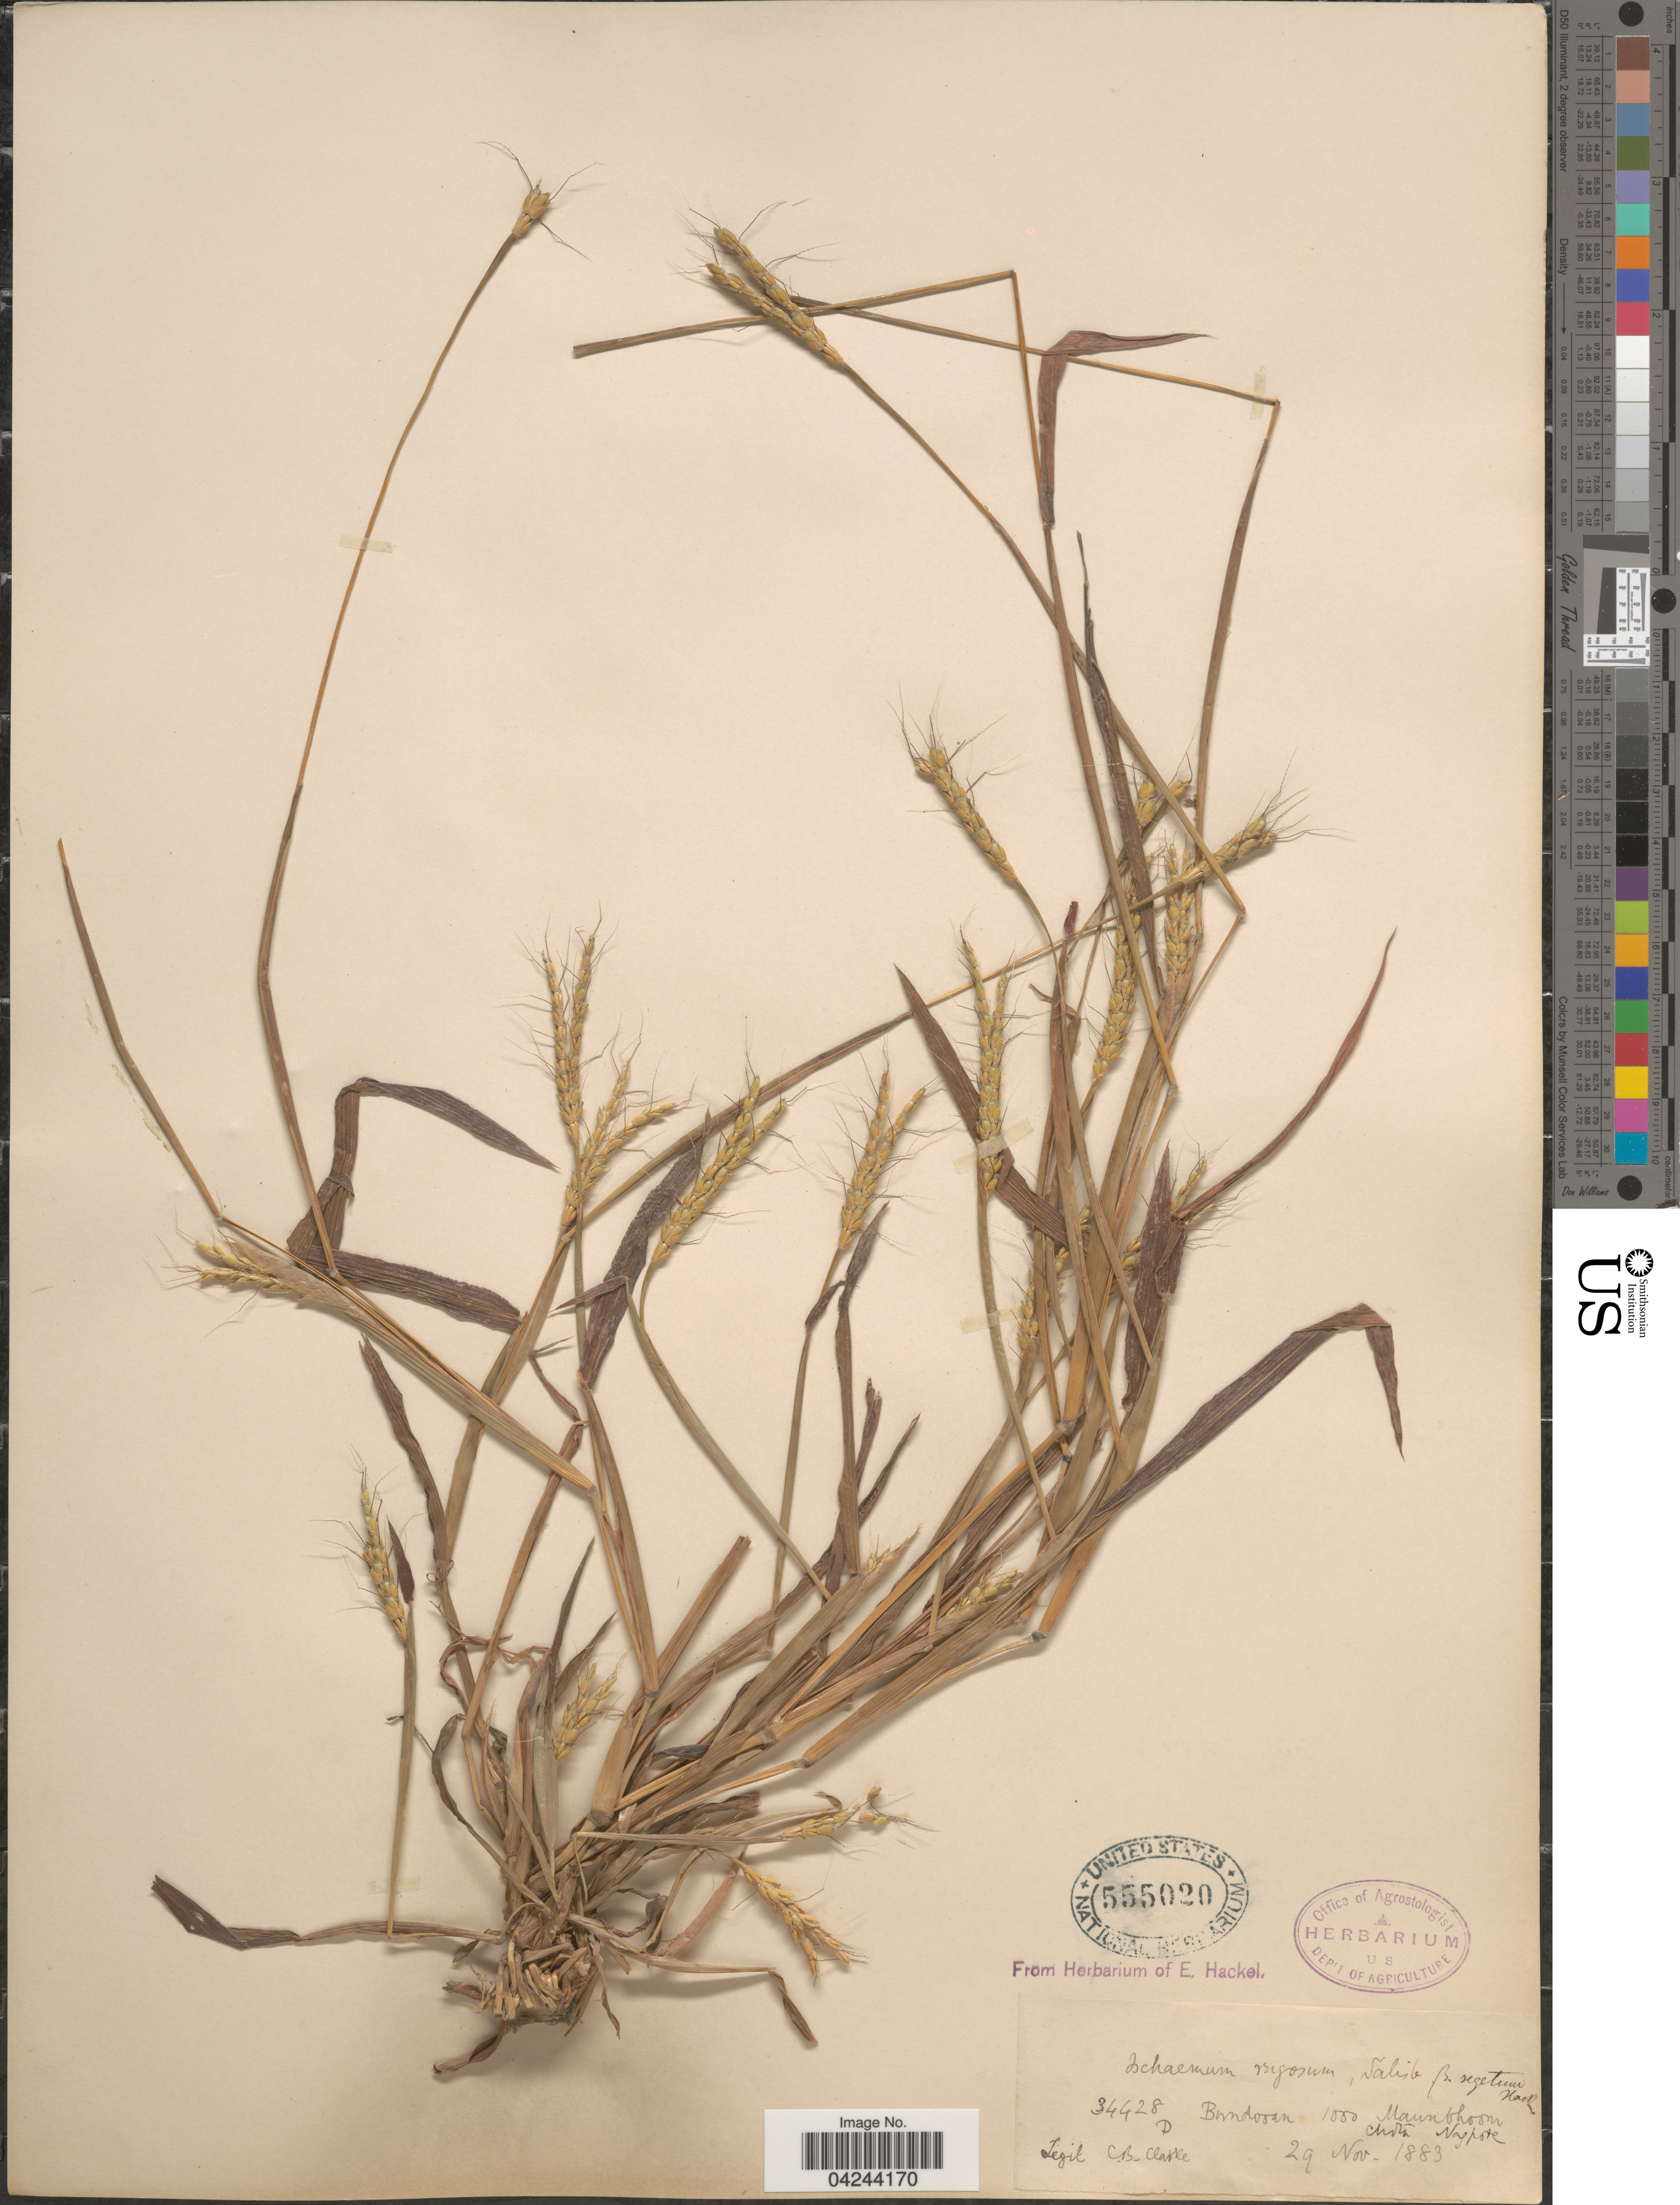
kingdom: Plantae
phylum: Tracheophyta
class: Liliopsida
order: Poales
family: Poaceae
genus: Ischaemum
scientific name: Ischaemum rugosum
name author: Salisb.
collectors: C. B. Clarke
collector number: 34428D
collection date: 1883-11-29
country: India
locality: Bandooan [interpreted]. Maunbhoom. Chota Nagpore.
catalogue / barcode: US 555020